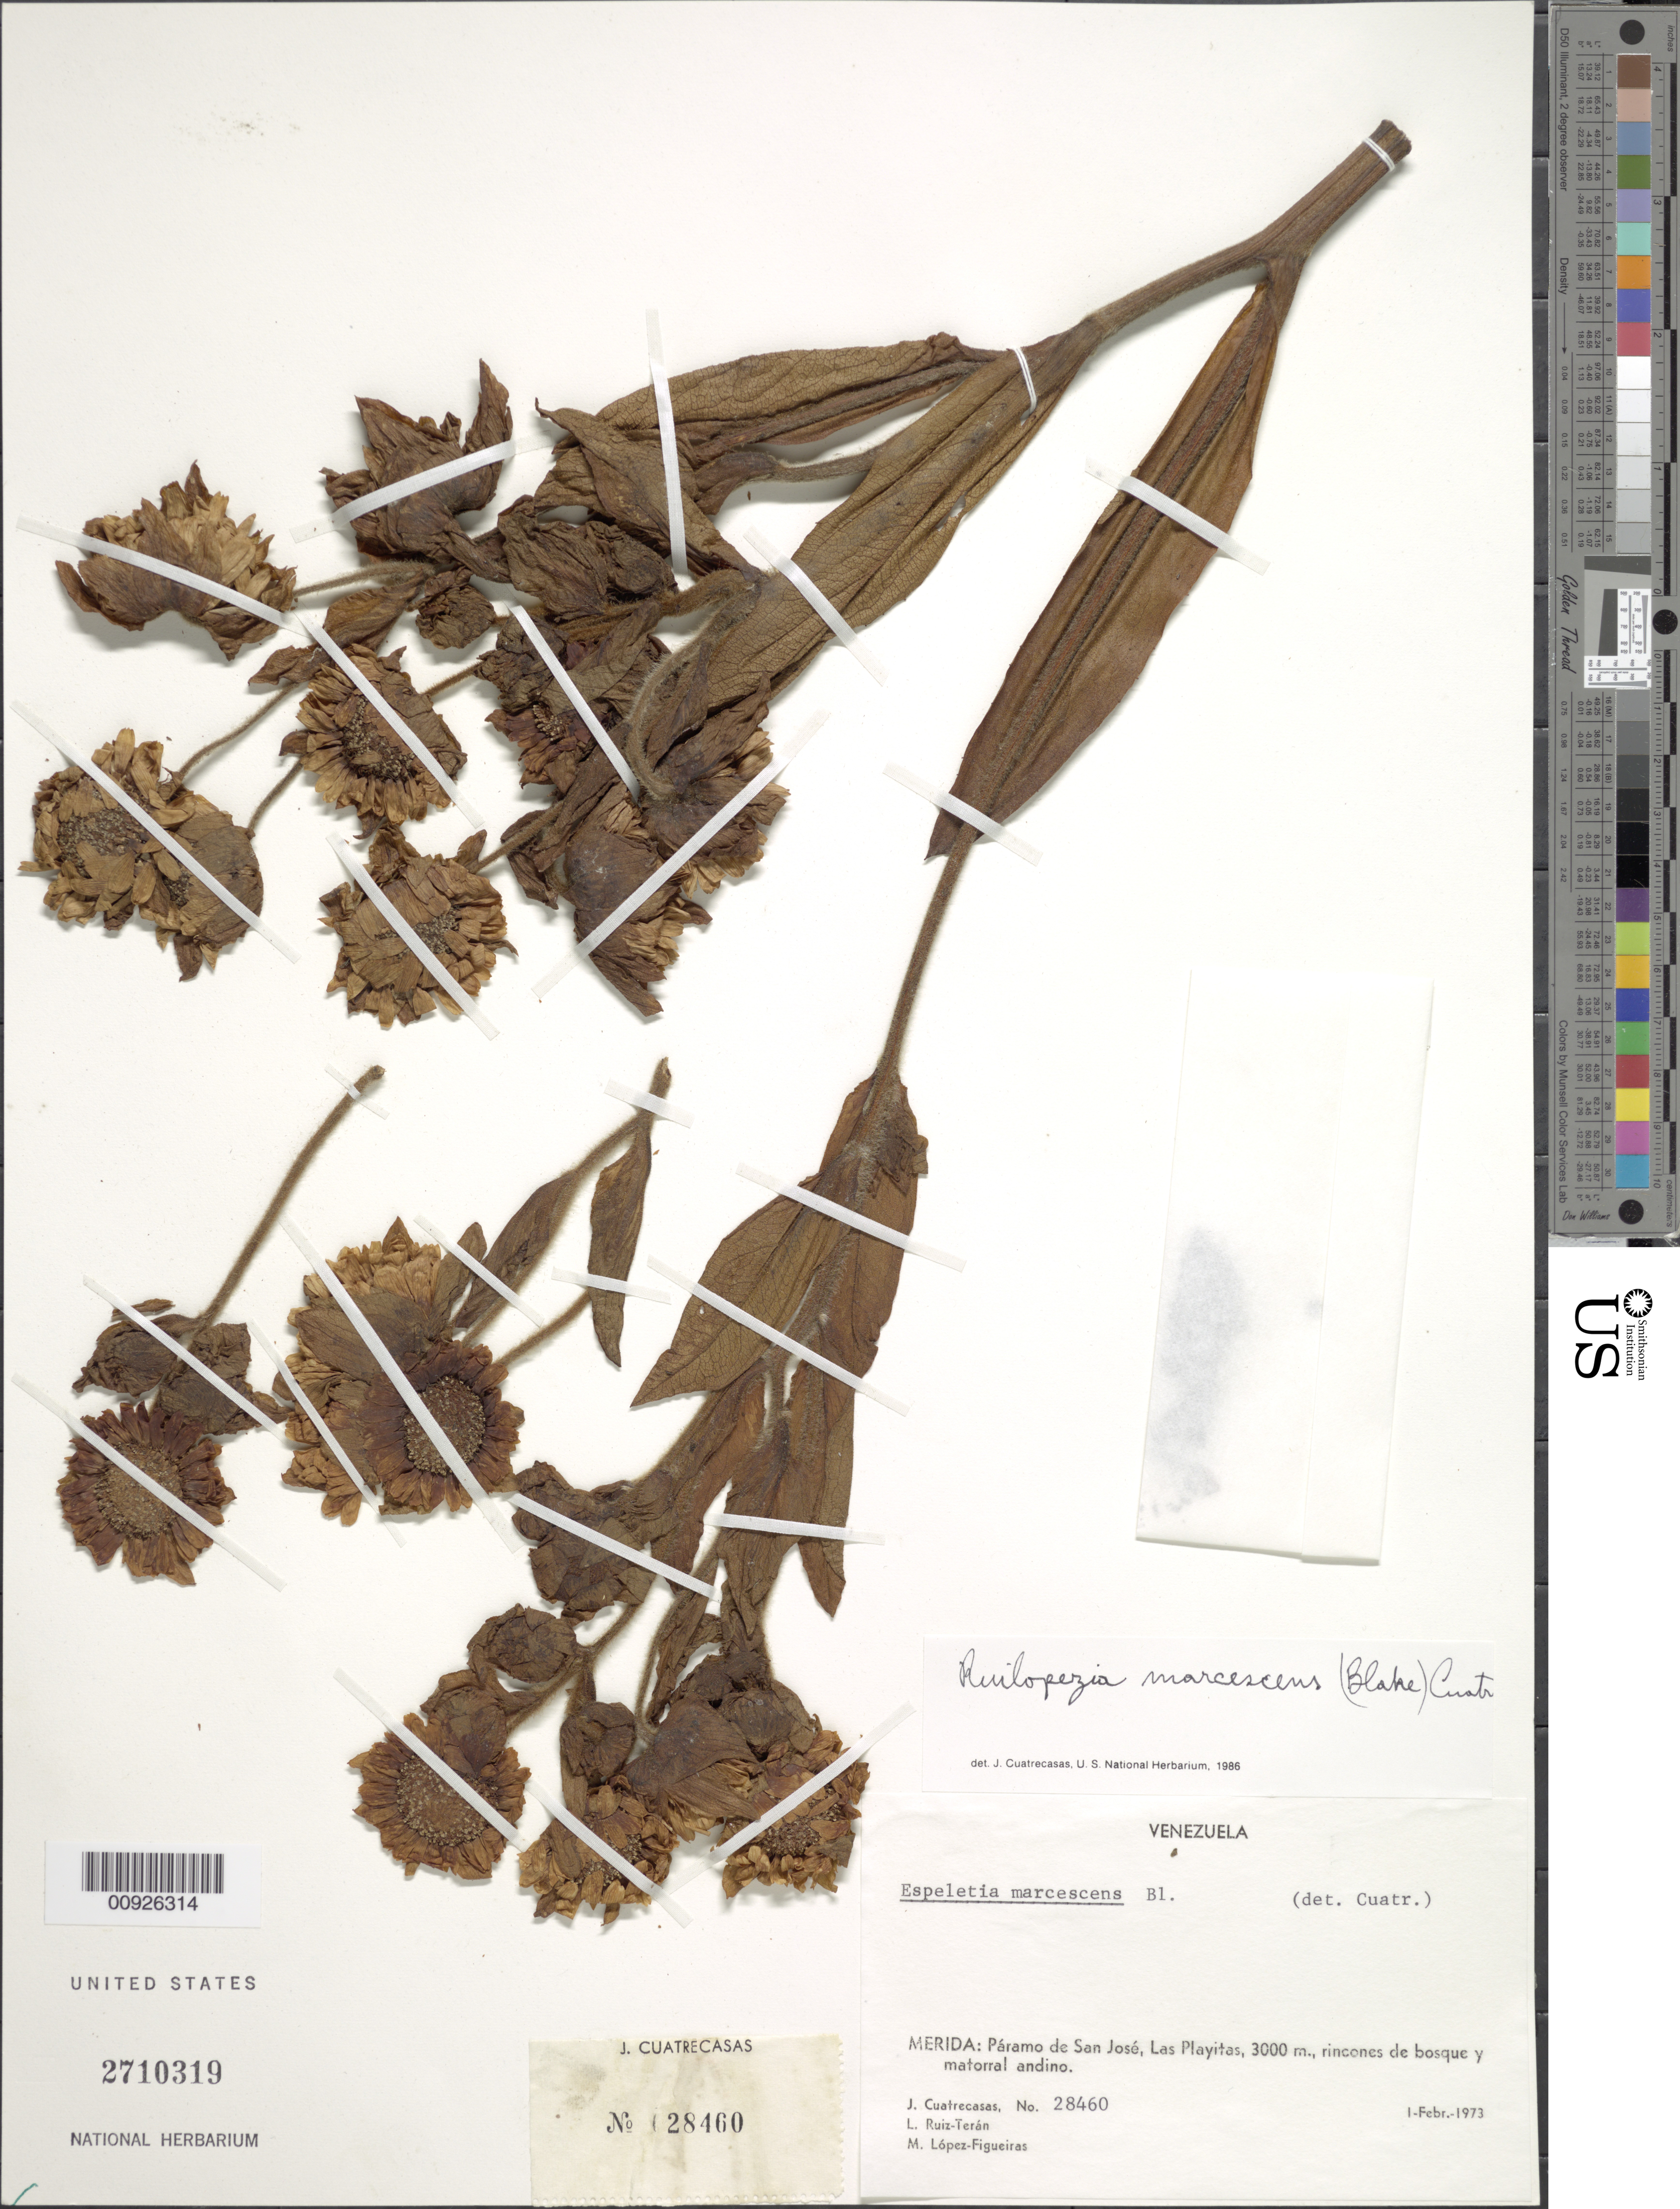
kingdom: Plantae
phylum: Tracheophyta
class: Magnoliopsida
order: Asterales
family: Asteraceae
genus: Ruilopezia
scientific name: Ruilopezia marcescens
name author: (S.F. Blake) Cuatrec.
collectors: J. Cuatrecasas, L. E. Ruíz-Terán & M. López Figueiras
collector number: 28460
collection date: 1973-02-01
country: Venezuela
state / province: Mérida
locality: Páramo de San José. Las Playitas, rincones de bosque y de matorral andino.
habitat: matorral andino y selva andina fragmentaria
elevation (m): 3000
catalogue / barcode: US 2710319